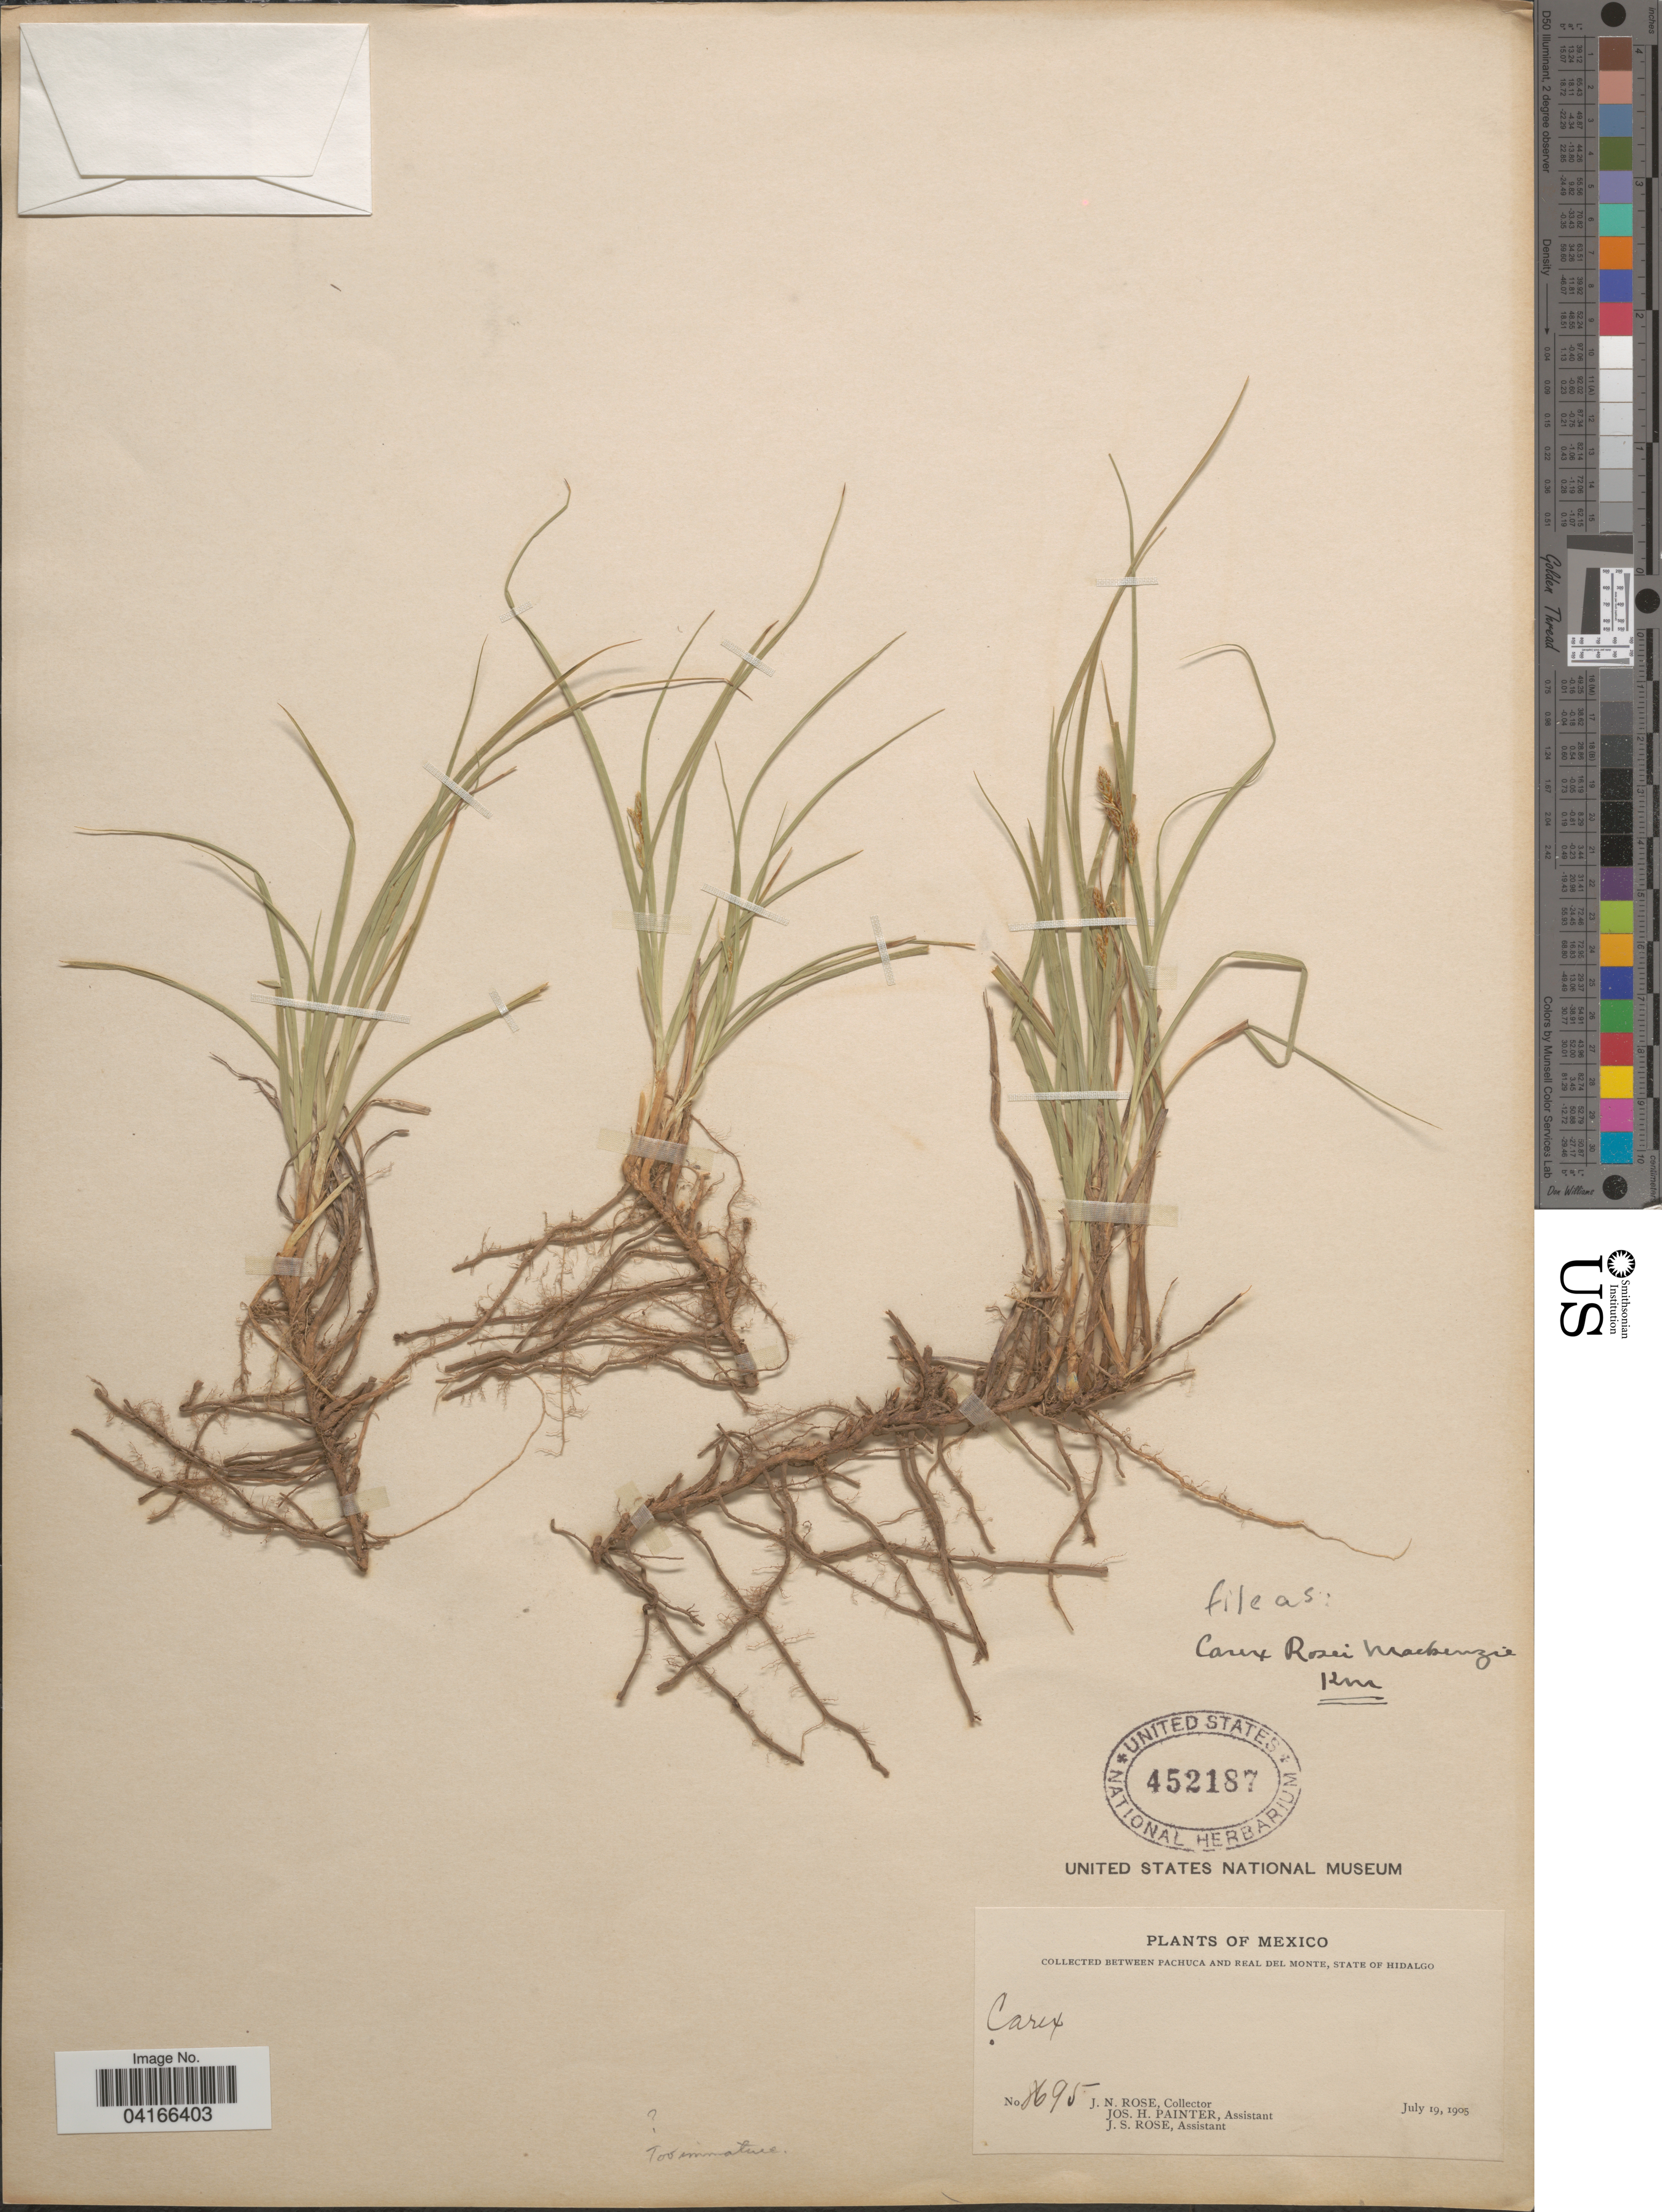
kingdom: Plantae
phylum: Tracheophyta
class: Liliopsida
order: Poales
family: Cyperaceae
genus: Carex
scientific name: Carex sp.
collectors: J. N. Rose, J. H. Painter & J. S. Rose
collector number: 8695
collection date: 1905-07-19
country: Mexico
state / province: Hidalgo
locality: Between Pachuca and Real del Monte.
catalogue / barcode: US 452187